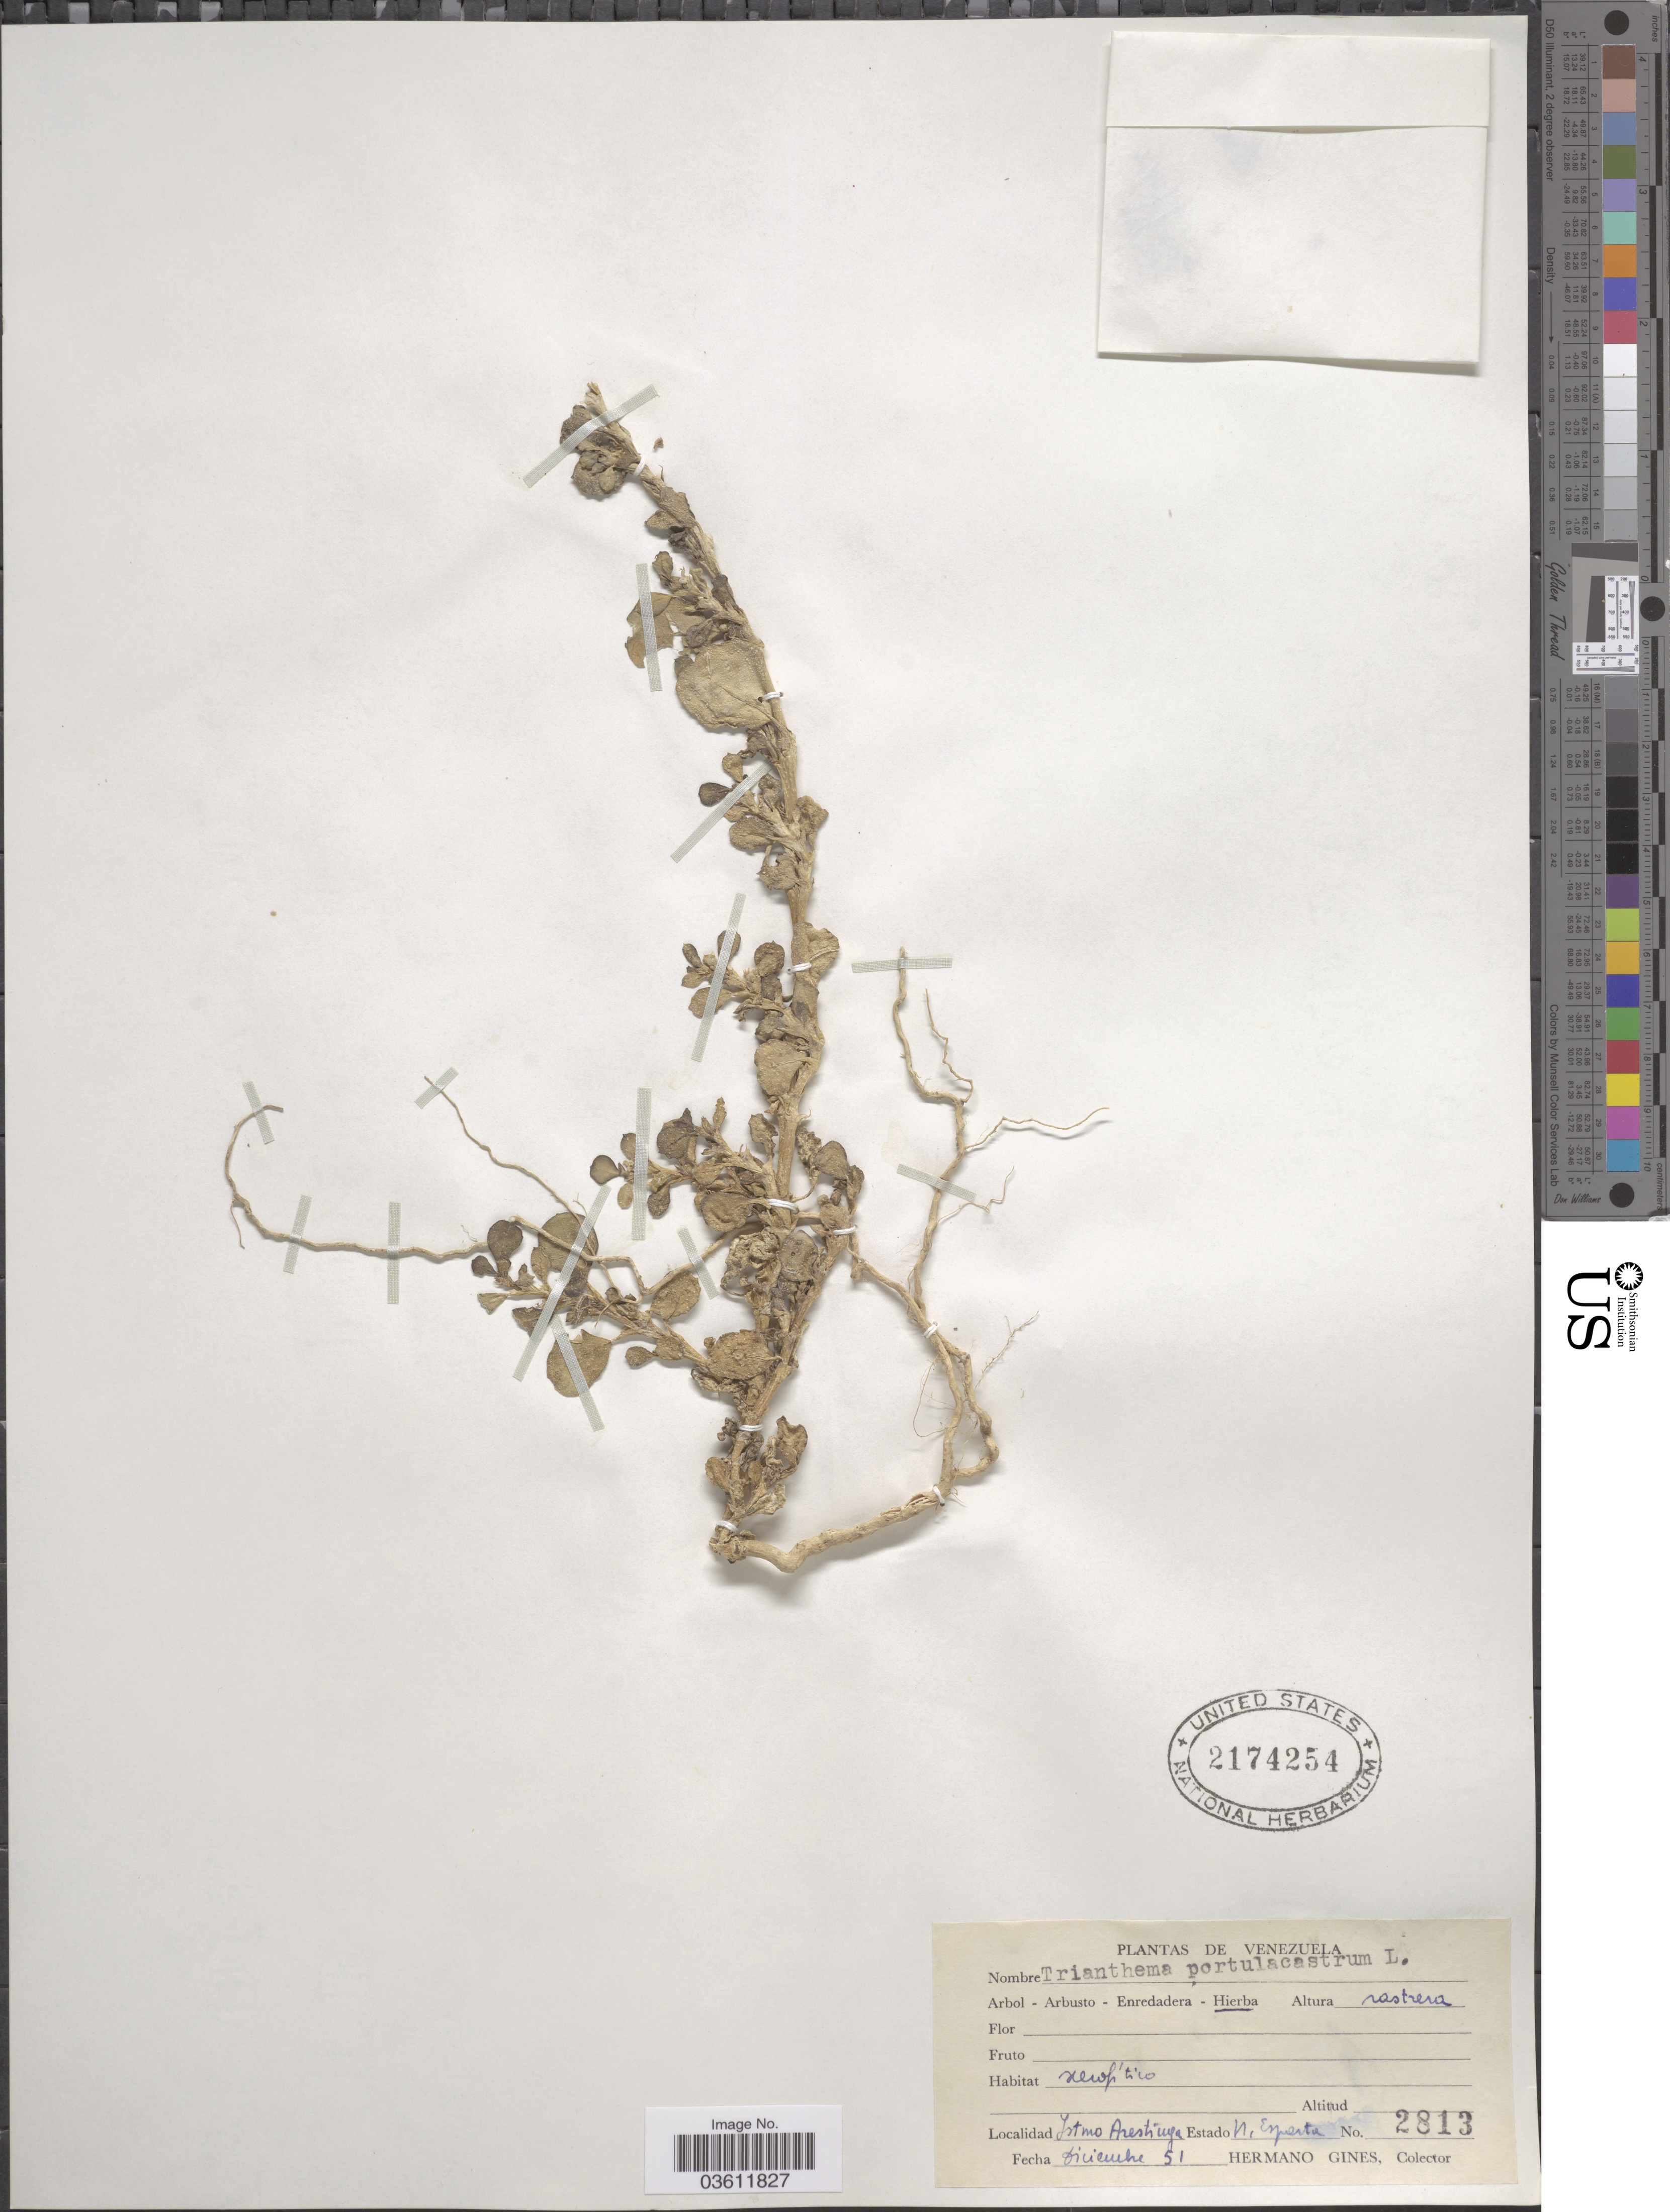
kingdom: Plantae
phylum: Tracheophyta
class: Magnoliopsida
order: Caryophyllales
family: Aizoaceae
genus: Trianthema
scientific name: Trianthema portulacastrum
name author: L.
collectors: Bro. Gines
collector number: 2813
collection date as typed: Transcribed d/m/y: /12/51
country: Venezuela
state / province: Nueva Esparta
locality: Istmo Arestinga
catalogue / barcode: US 2174254